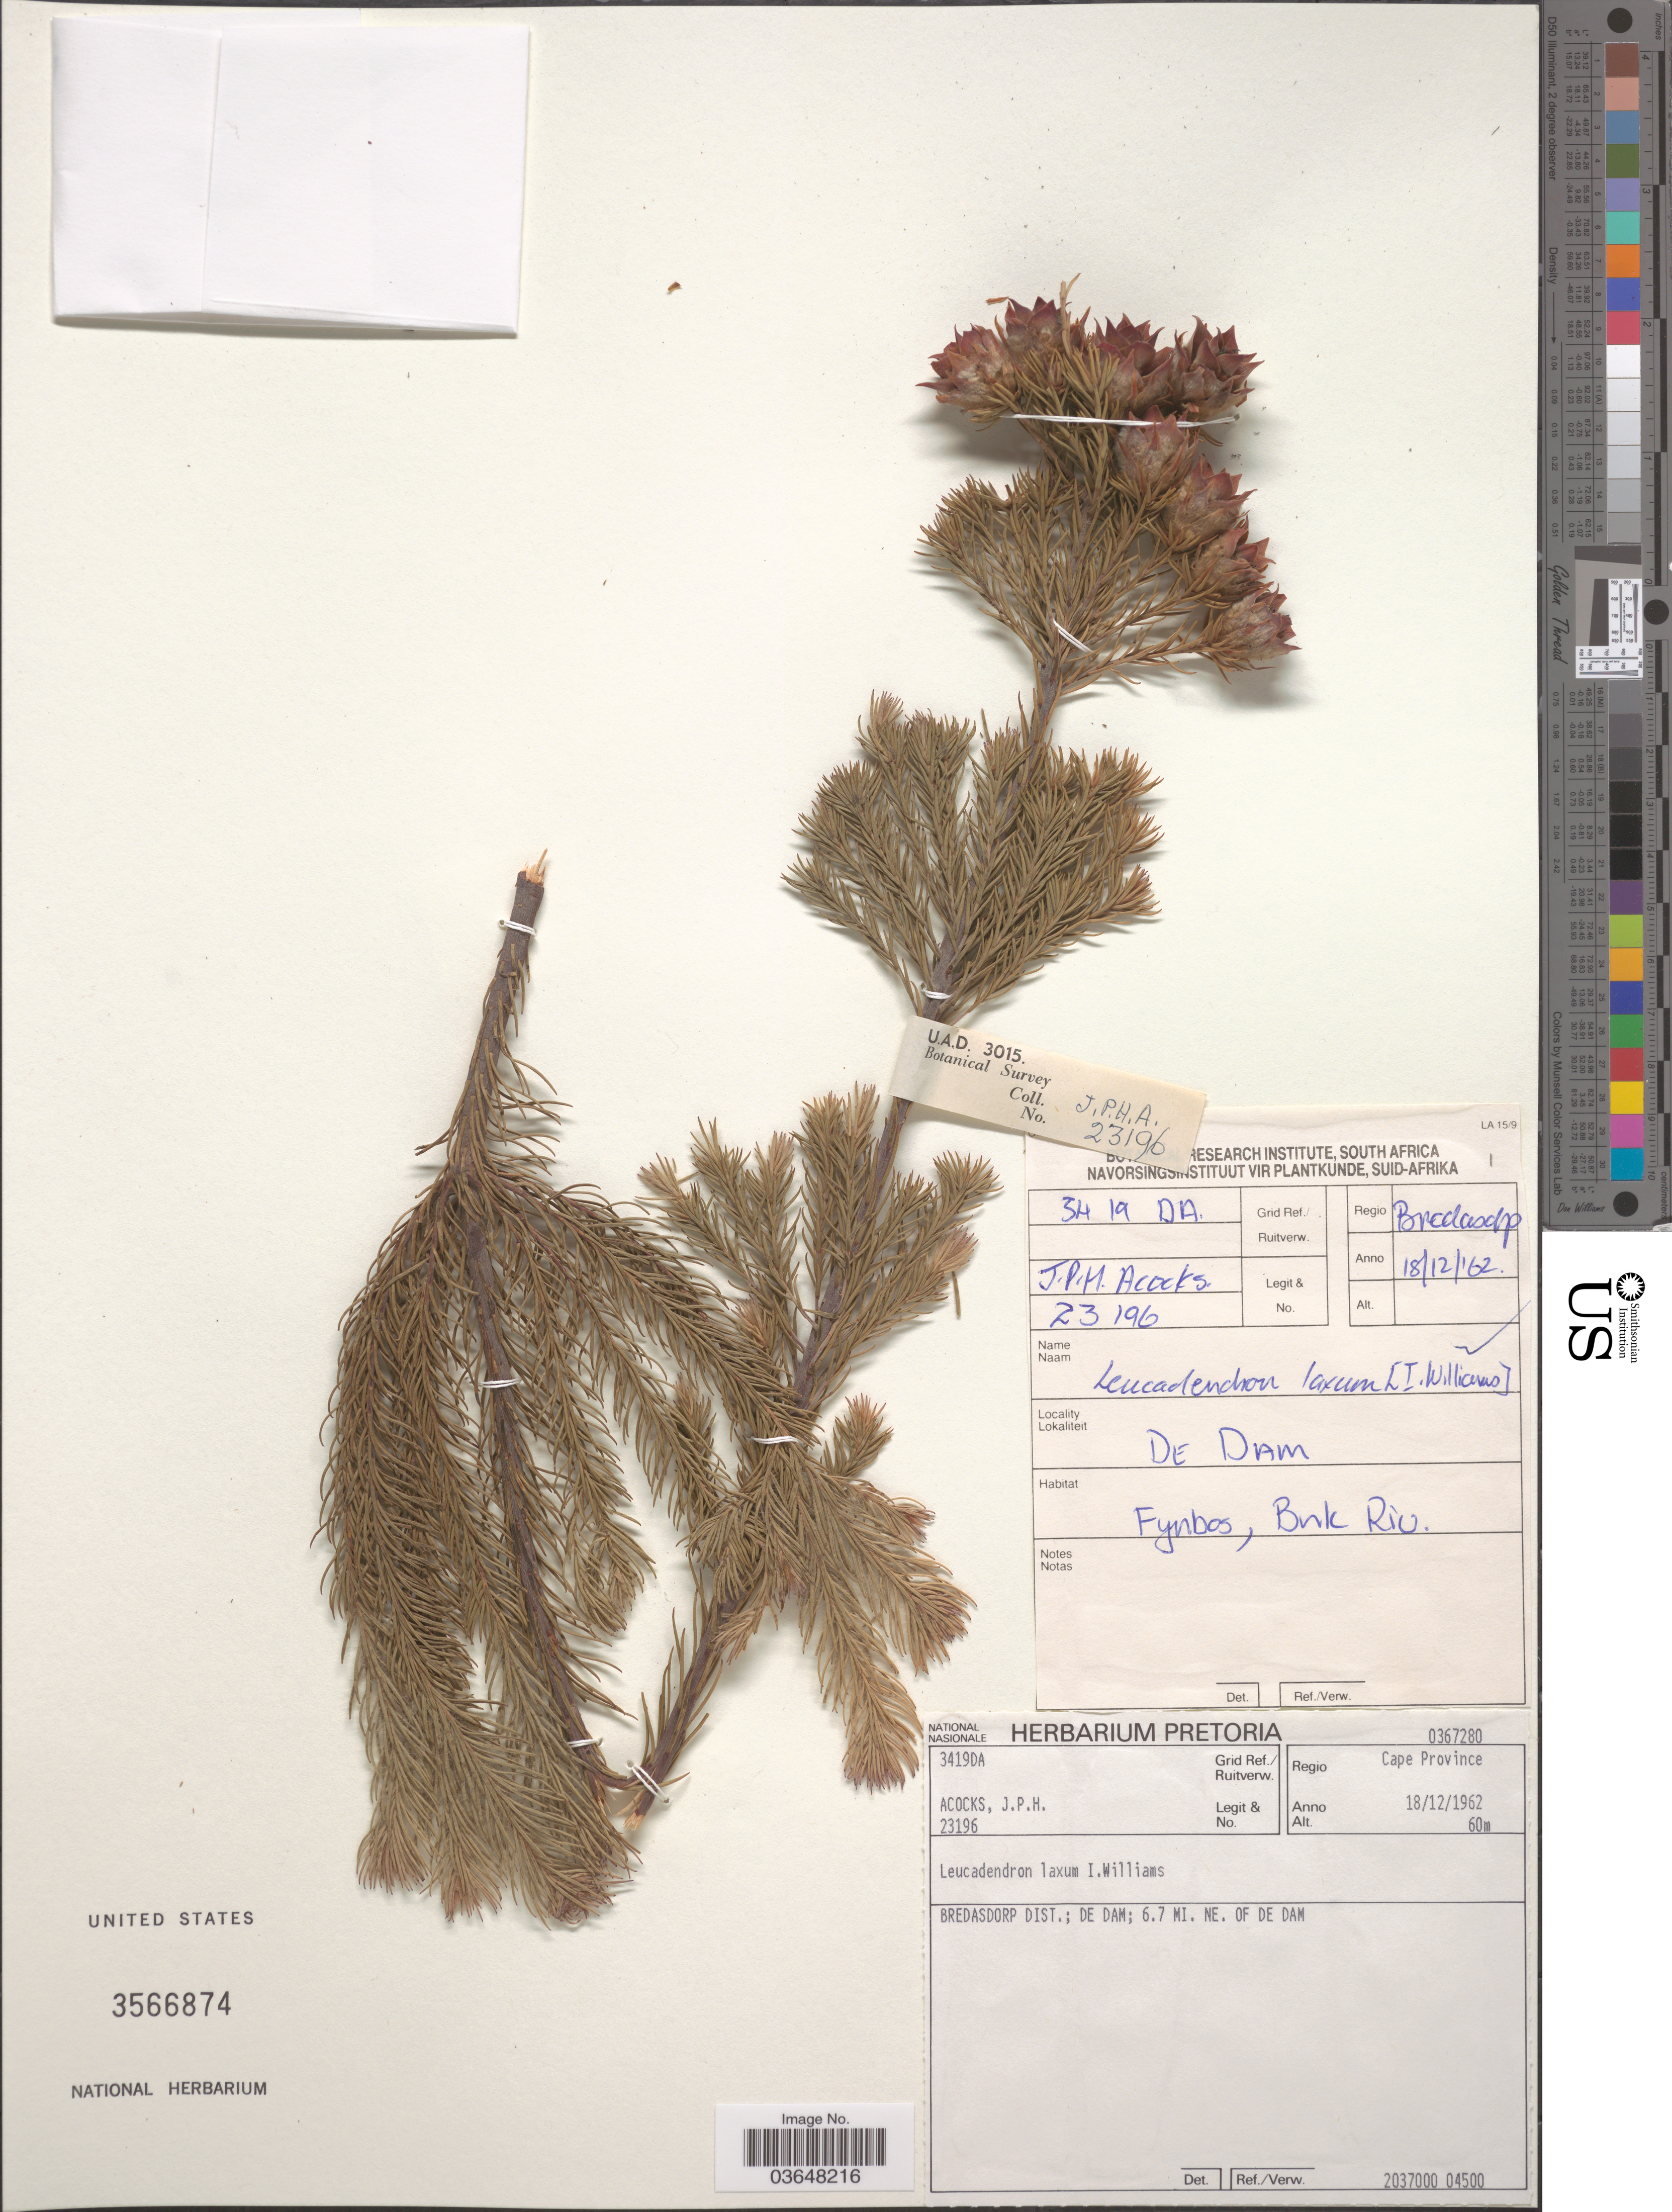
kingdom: Plantae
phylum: Tracheophyta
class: Magnoliopsida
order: Proteales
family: Proteaceae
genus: Leucadendron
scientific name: Leucadendron laxum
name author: I.A. Williams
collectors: J. P. Acocks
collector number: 23196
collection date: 1962-12-18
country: South Africa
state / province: Western Cape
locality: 3419DA Grid Ref./Ruitverw. Regio Cape Province. Bredasdorp Dist.; De Dam; 6.7 mi. NE of De Dam.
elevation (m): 60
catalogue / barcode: US 3566874